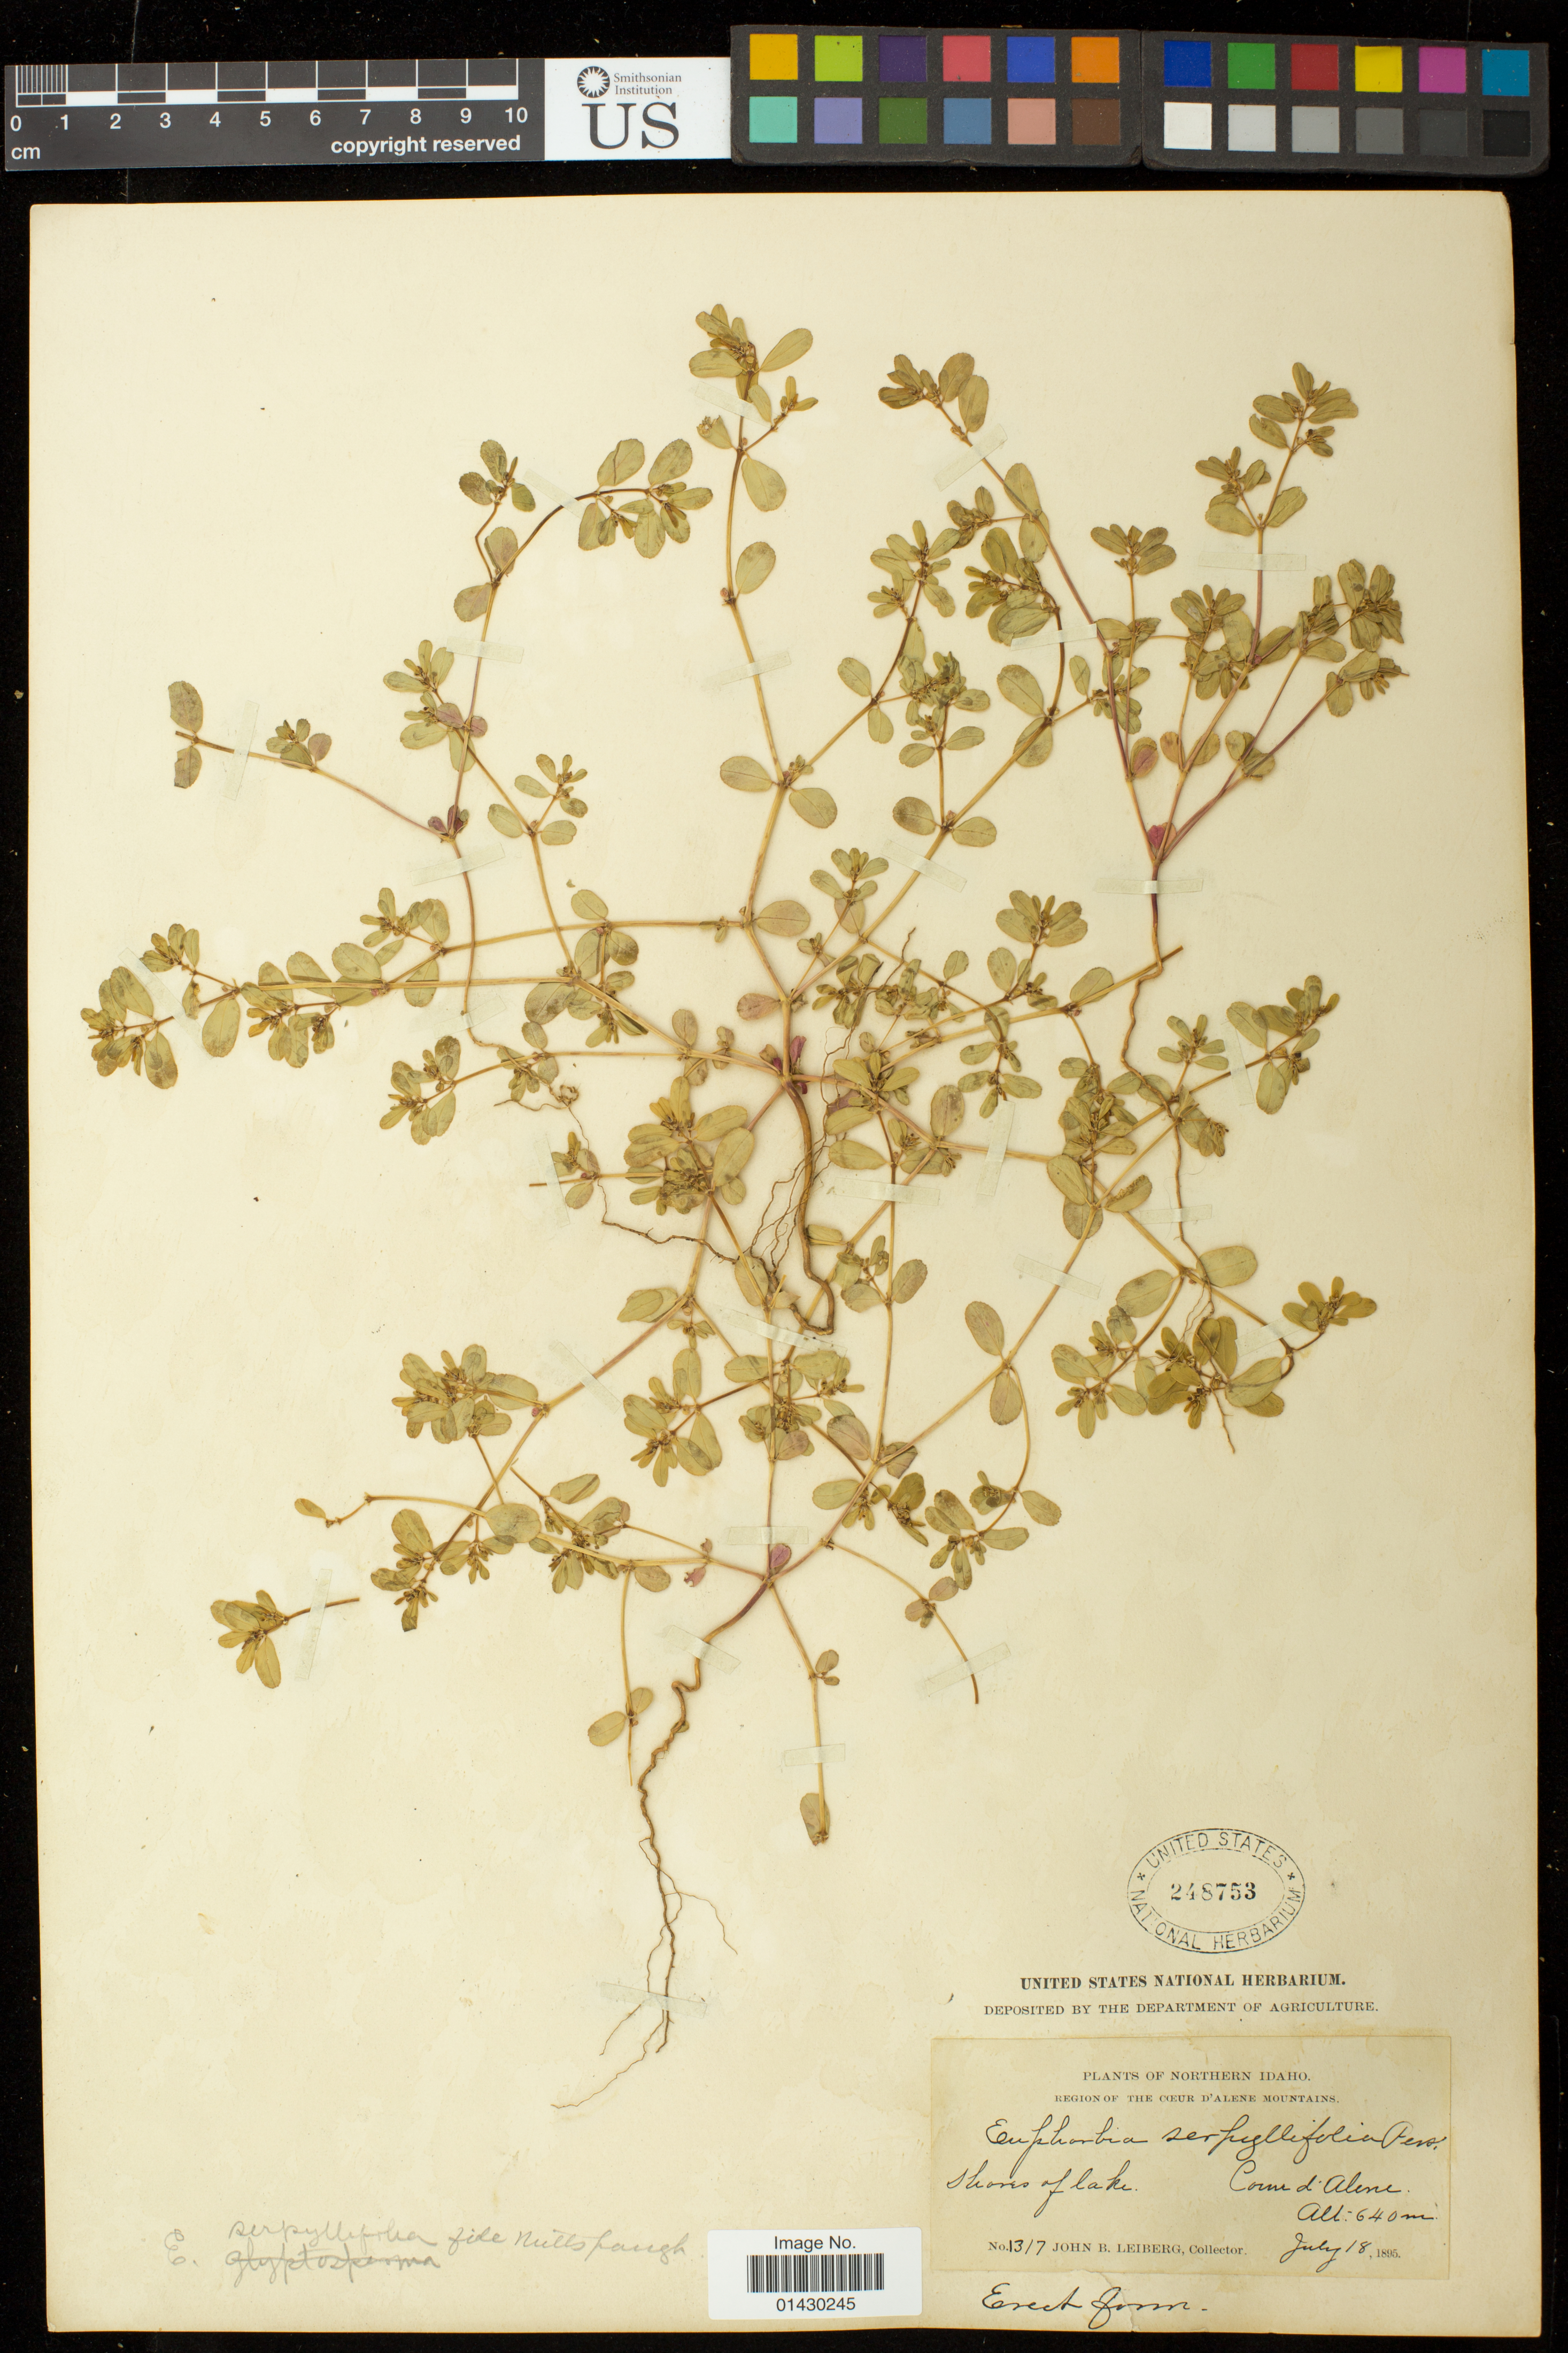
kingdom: Plantae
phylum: Tracheophyta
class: Magnoliopsida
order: Malpighiales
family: Euphorbiaceae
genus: Euphorbia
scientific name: Euphorbia serpillifolia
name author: Pers.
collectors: J. Leiberg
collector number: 1317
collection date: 1895-07-18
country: United States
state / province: Idaho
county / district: Kootenai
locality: Shores of lake, Coeur d'Alene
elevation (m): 640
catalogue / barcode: US 248753